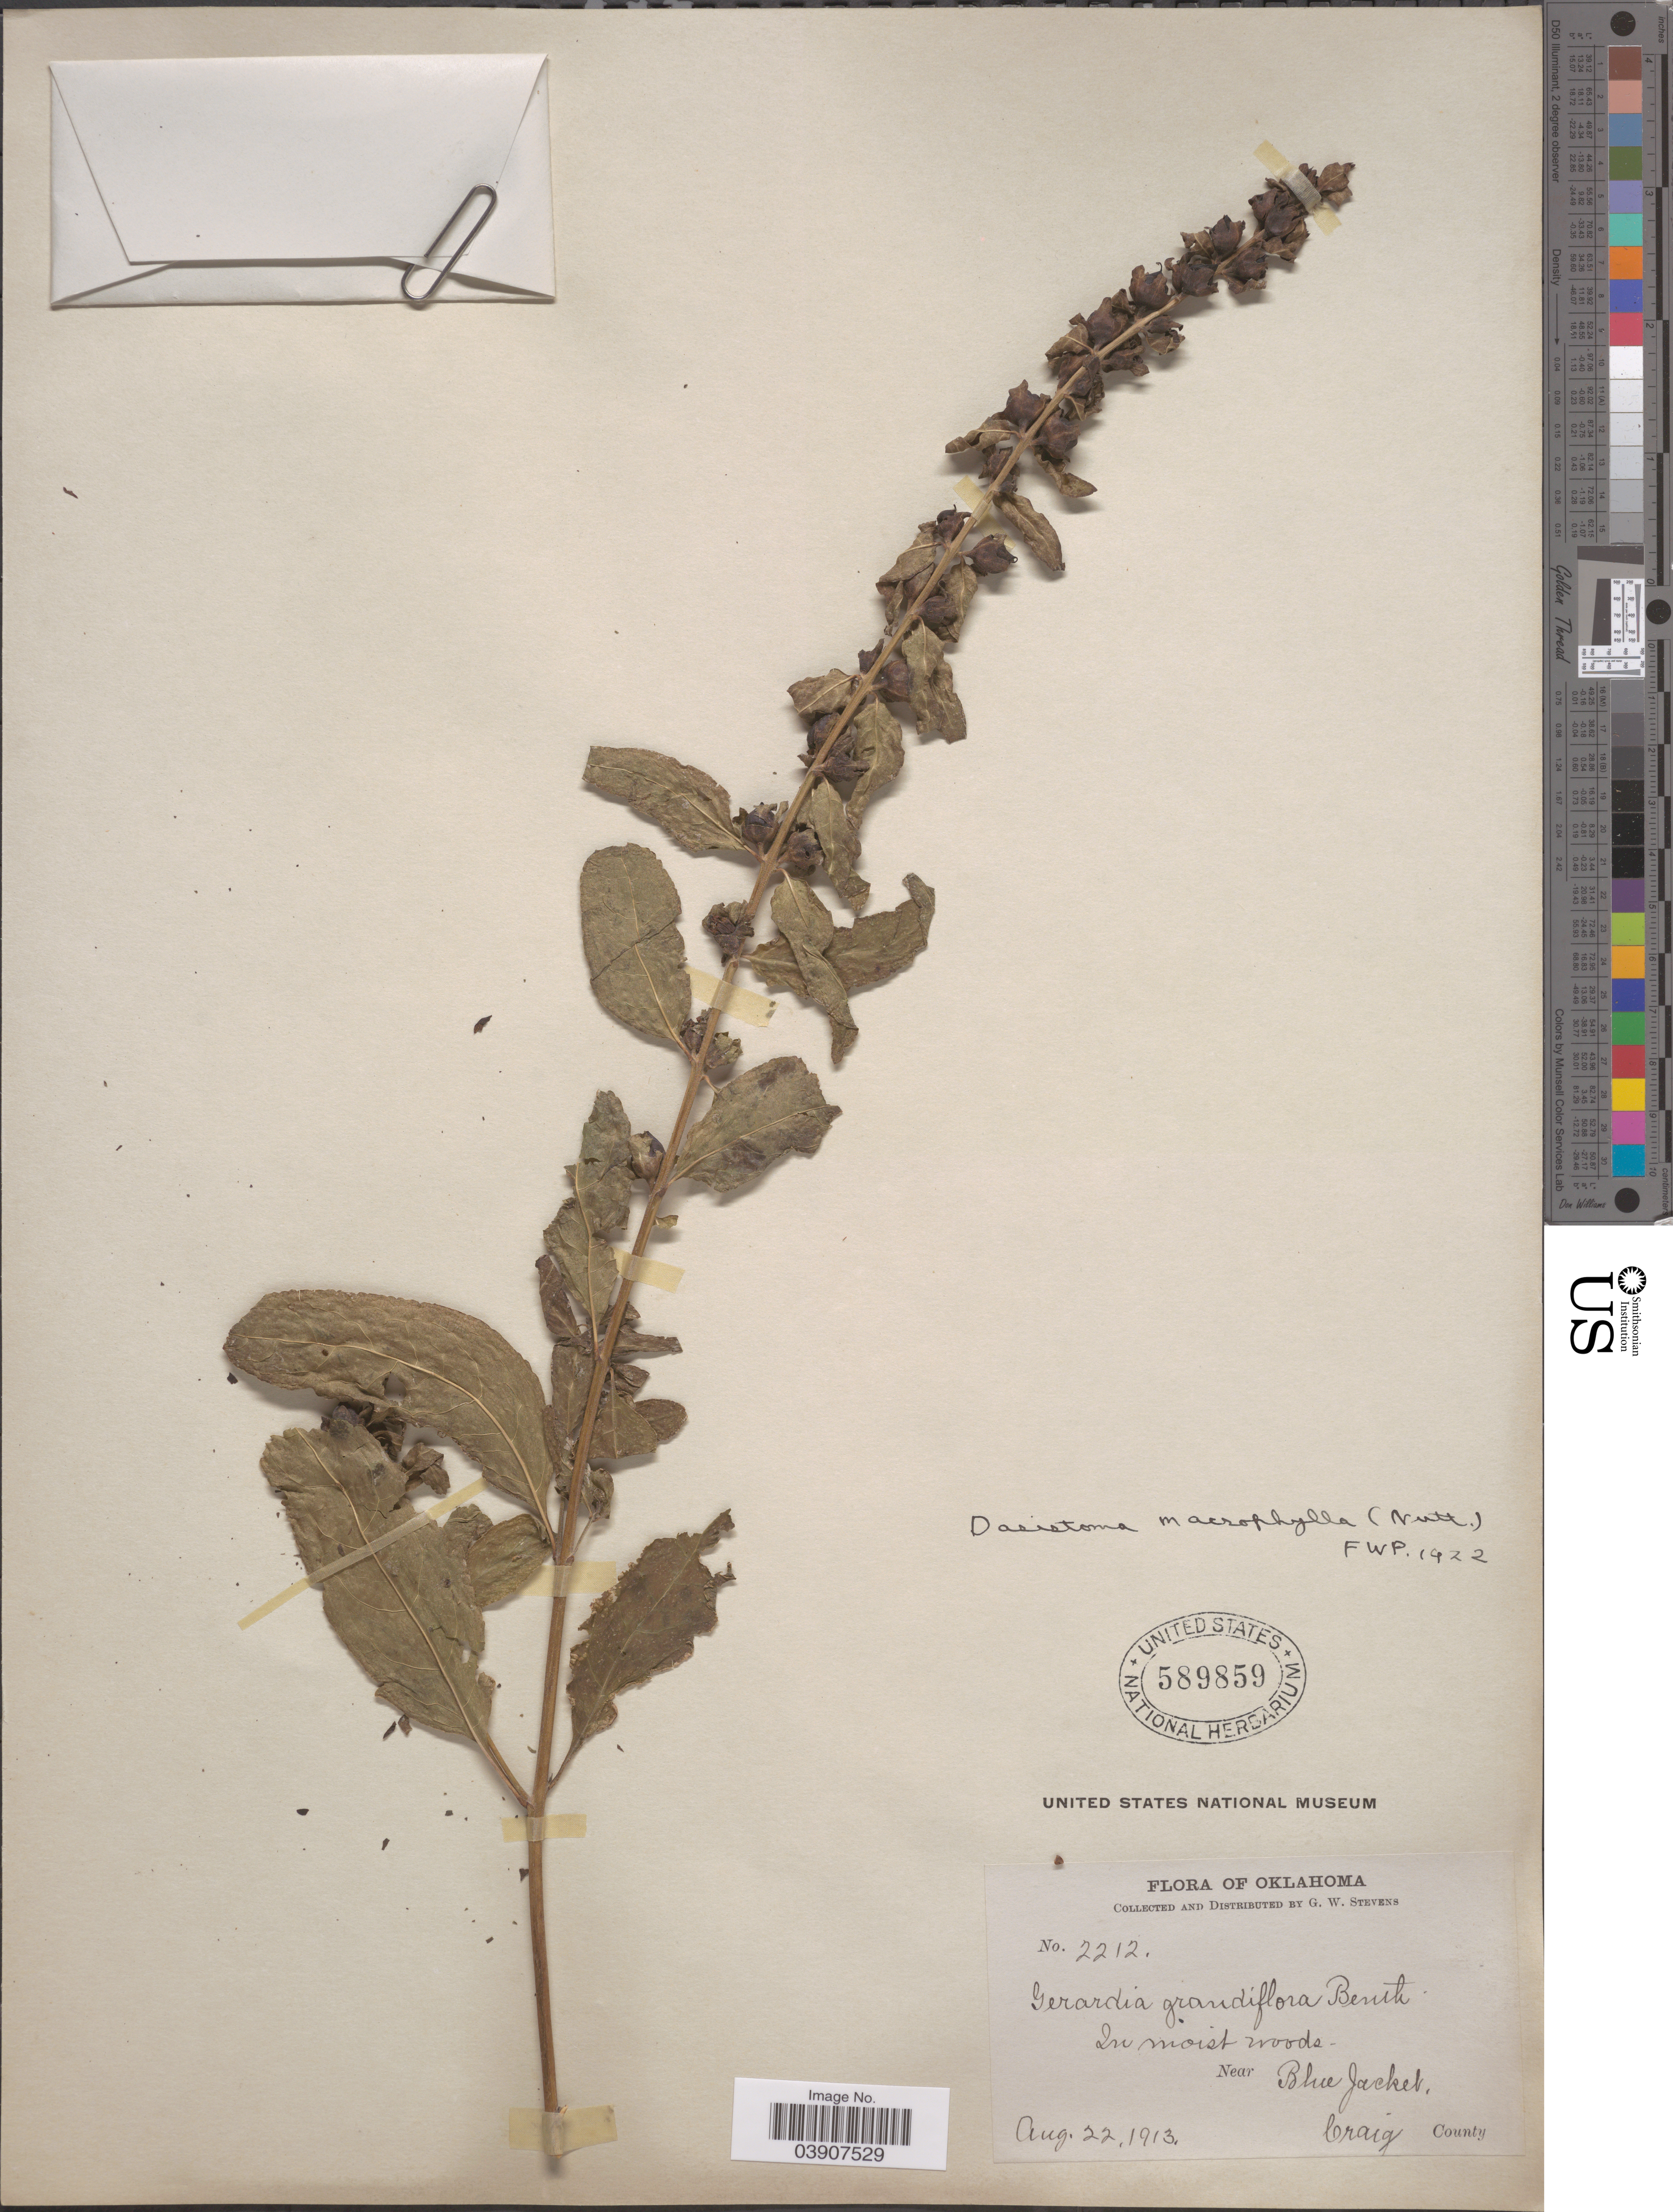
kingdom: Plantae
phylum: Tracheophyta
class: Magnoliopsida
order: Lamiales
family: Orobanchaceae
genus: Dasistoma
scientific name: Dasistoma macrophylla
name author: (Nutt.) Raf.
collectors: G. W. Stevens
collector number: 2212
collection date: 1913-08-22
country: United States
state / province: Oklahoma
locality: Near Blue Jacket. Craig County.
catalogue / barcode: US 589859